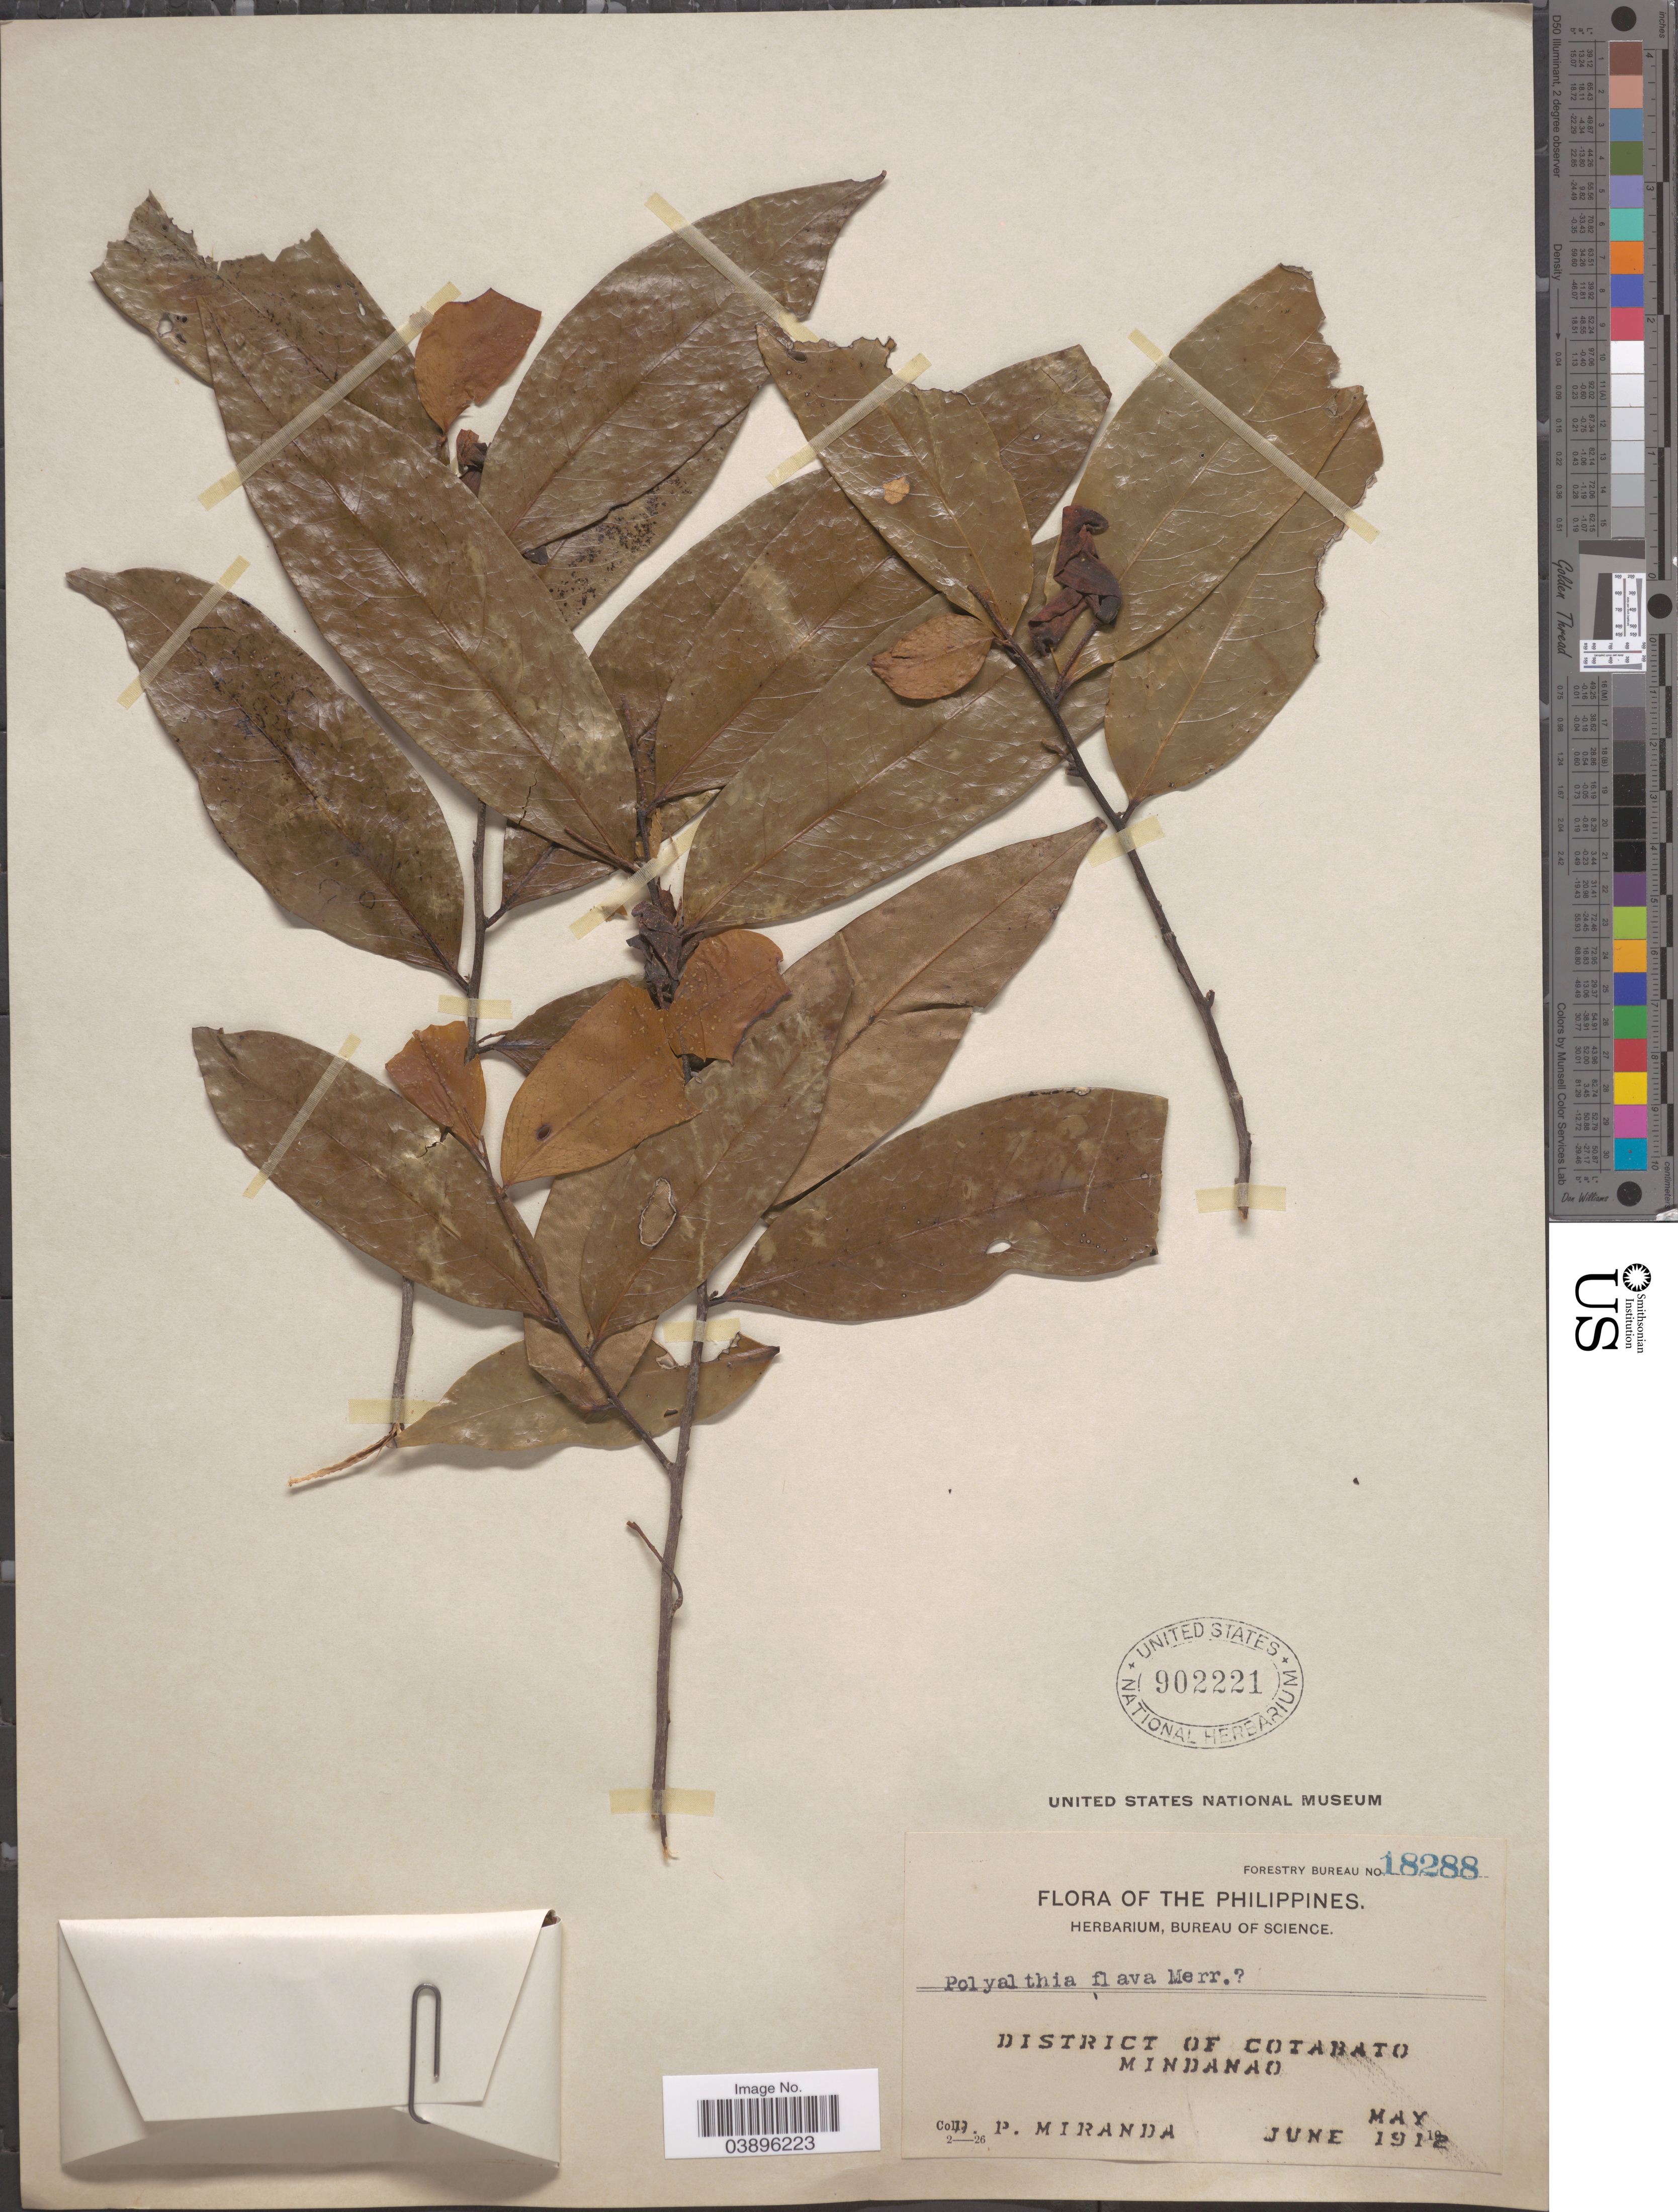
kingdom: Plantae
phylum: Tracheophyta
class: Magnoliopsida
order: Magnoliales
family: Annonaceae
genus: Polyalthia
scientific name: Polyalthia flava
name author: Merr.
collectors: P. Miranda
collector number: Forestry Bureau 18288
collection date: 1912-05/1912-06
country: Philippines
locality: District of Cotabato.Mindanao.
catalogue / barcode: US 902221